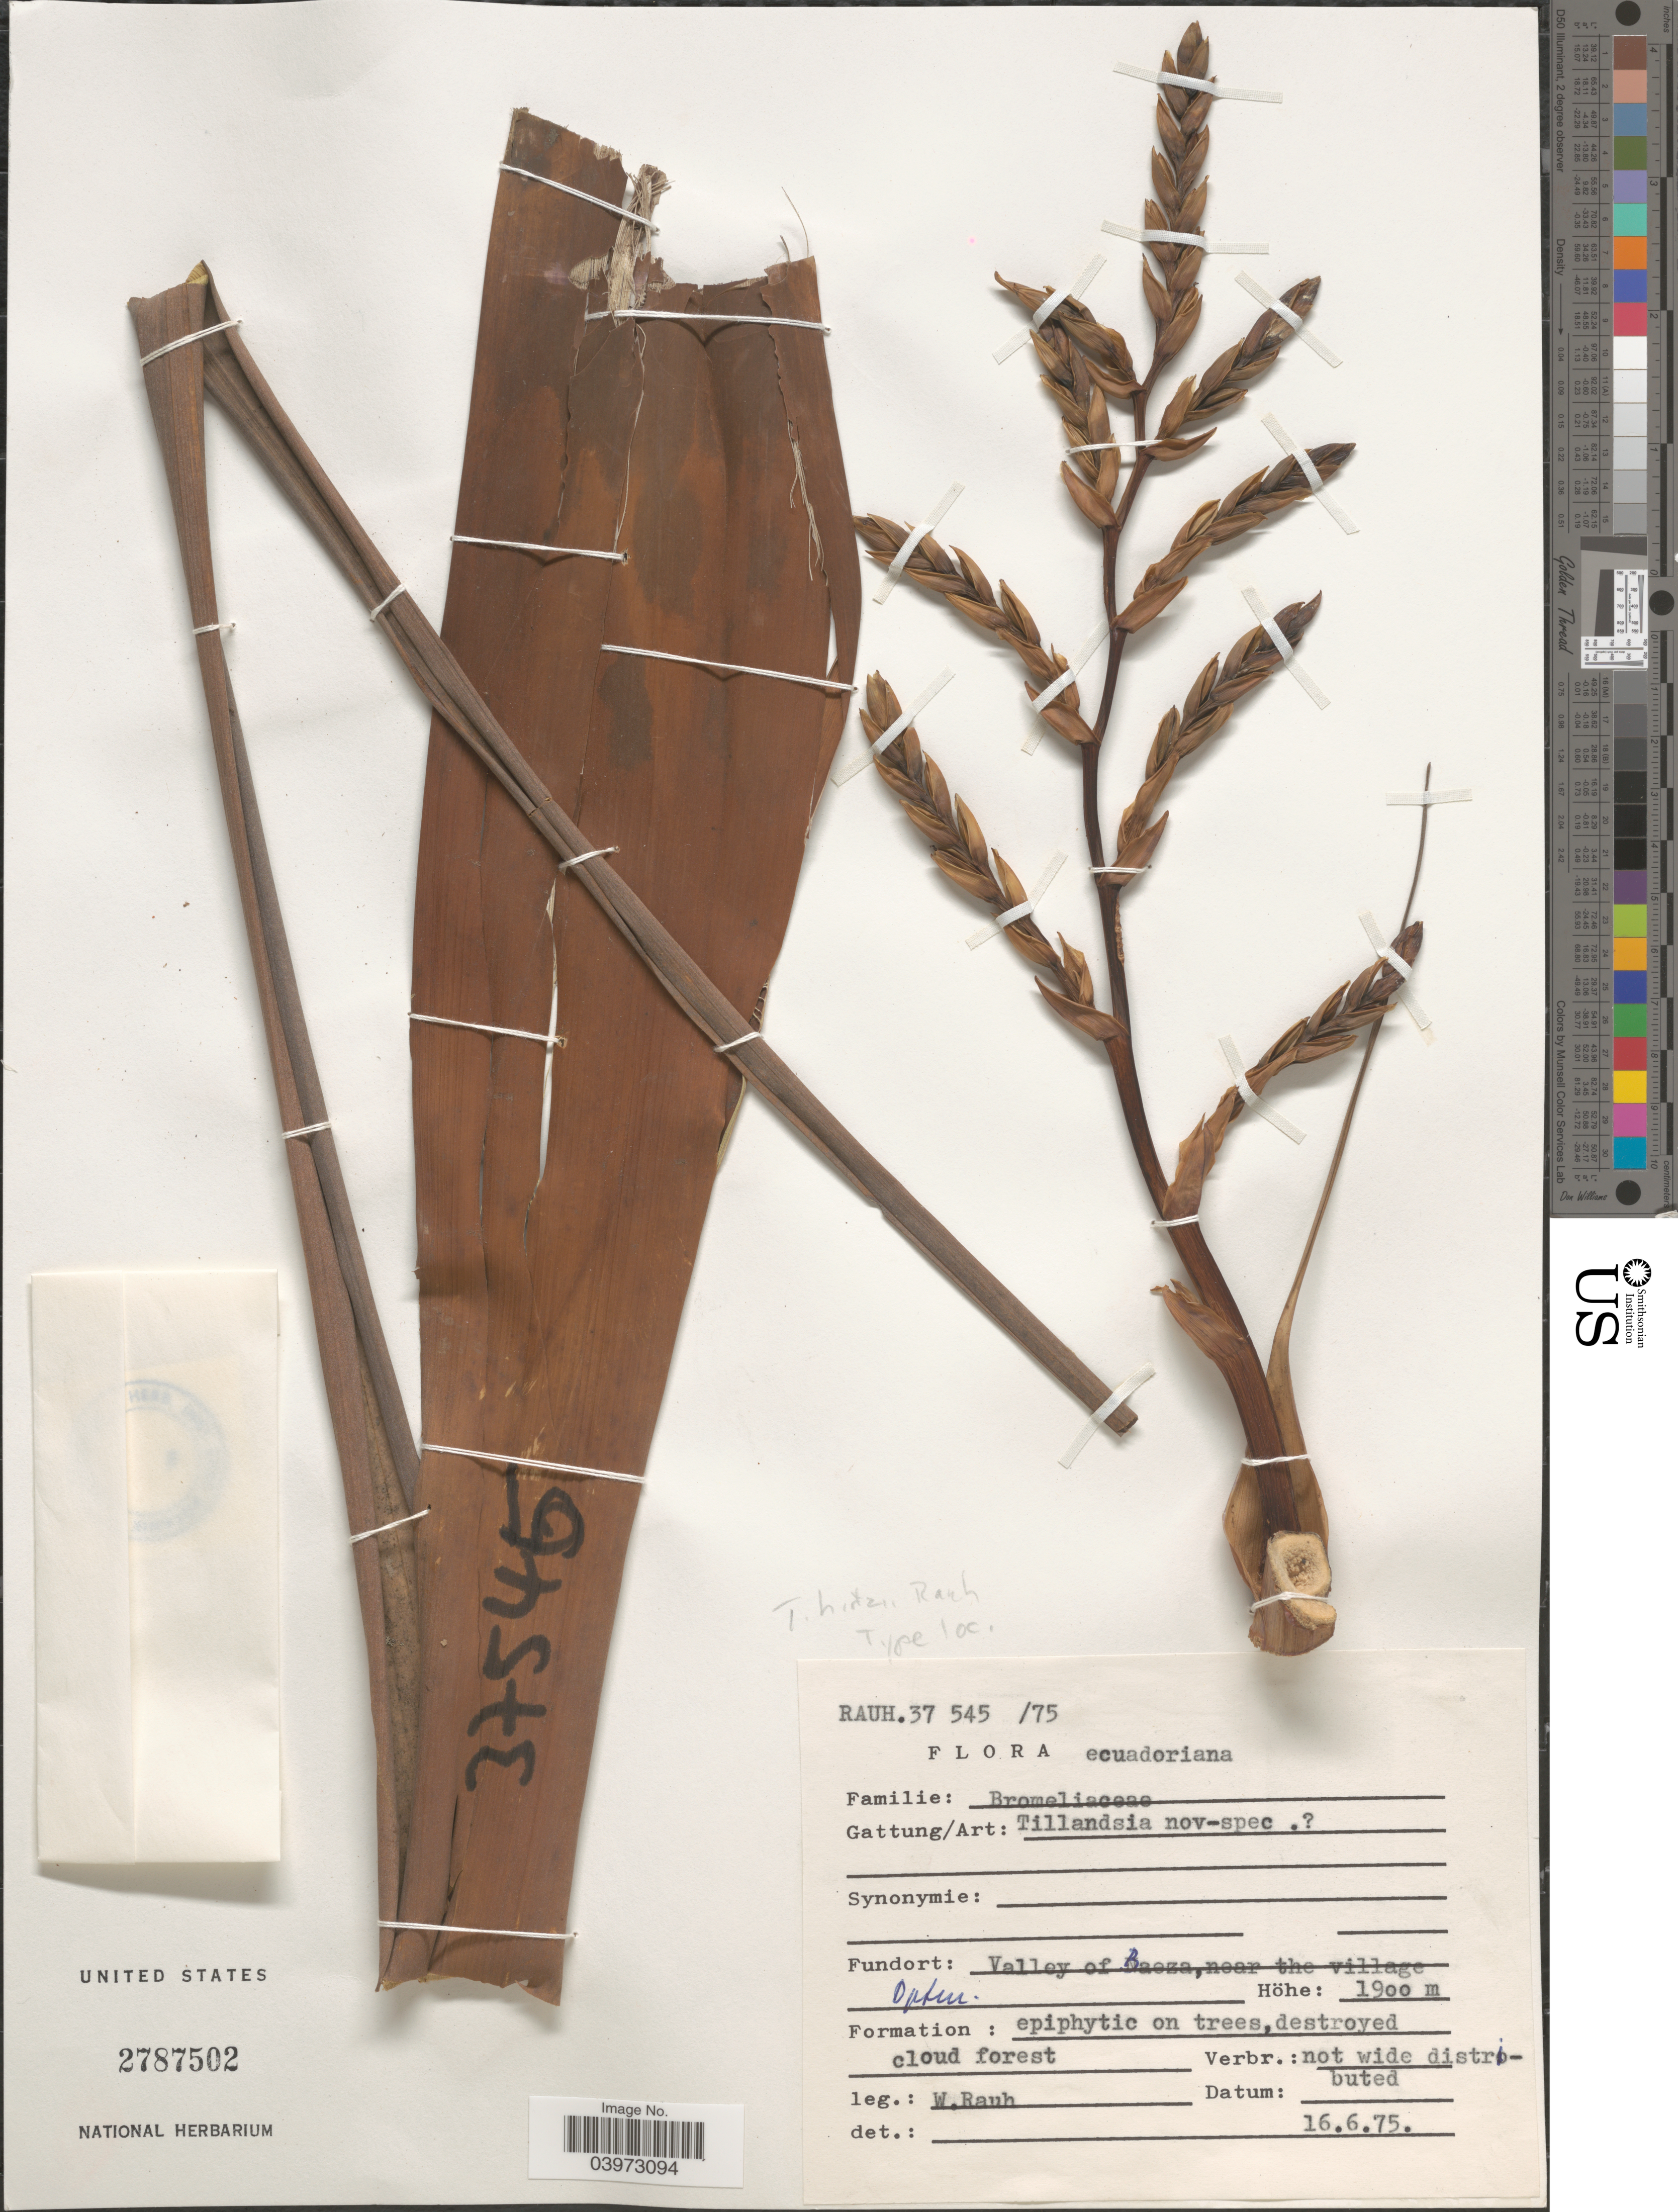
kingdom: Plantae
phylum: Tracheophyta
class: Liliopsida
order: Poales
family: Bromeliaceae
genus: Tillandsia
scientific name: Tillandsia cucullata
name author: L.B. Sm.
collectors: W. Rauh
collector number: RAUH37545/75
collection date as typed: Transcribed d/m/y: 16/6/75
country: Ecuador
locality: Ecuadoriana. Valley of Baeza, near the village.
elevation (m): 1900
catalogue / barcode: US 2787502